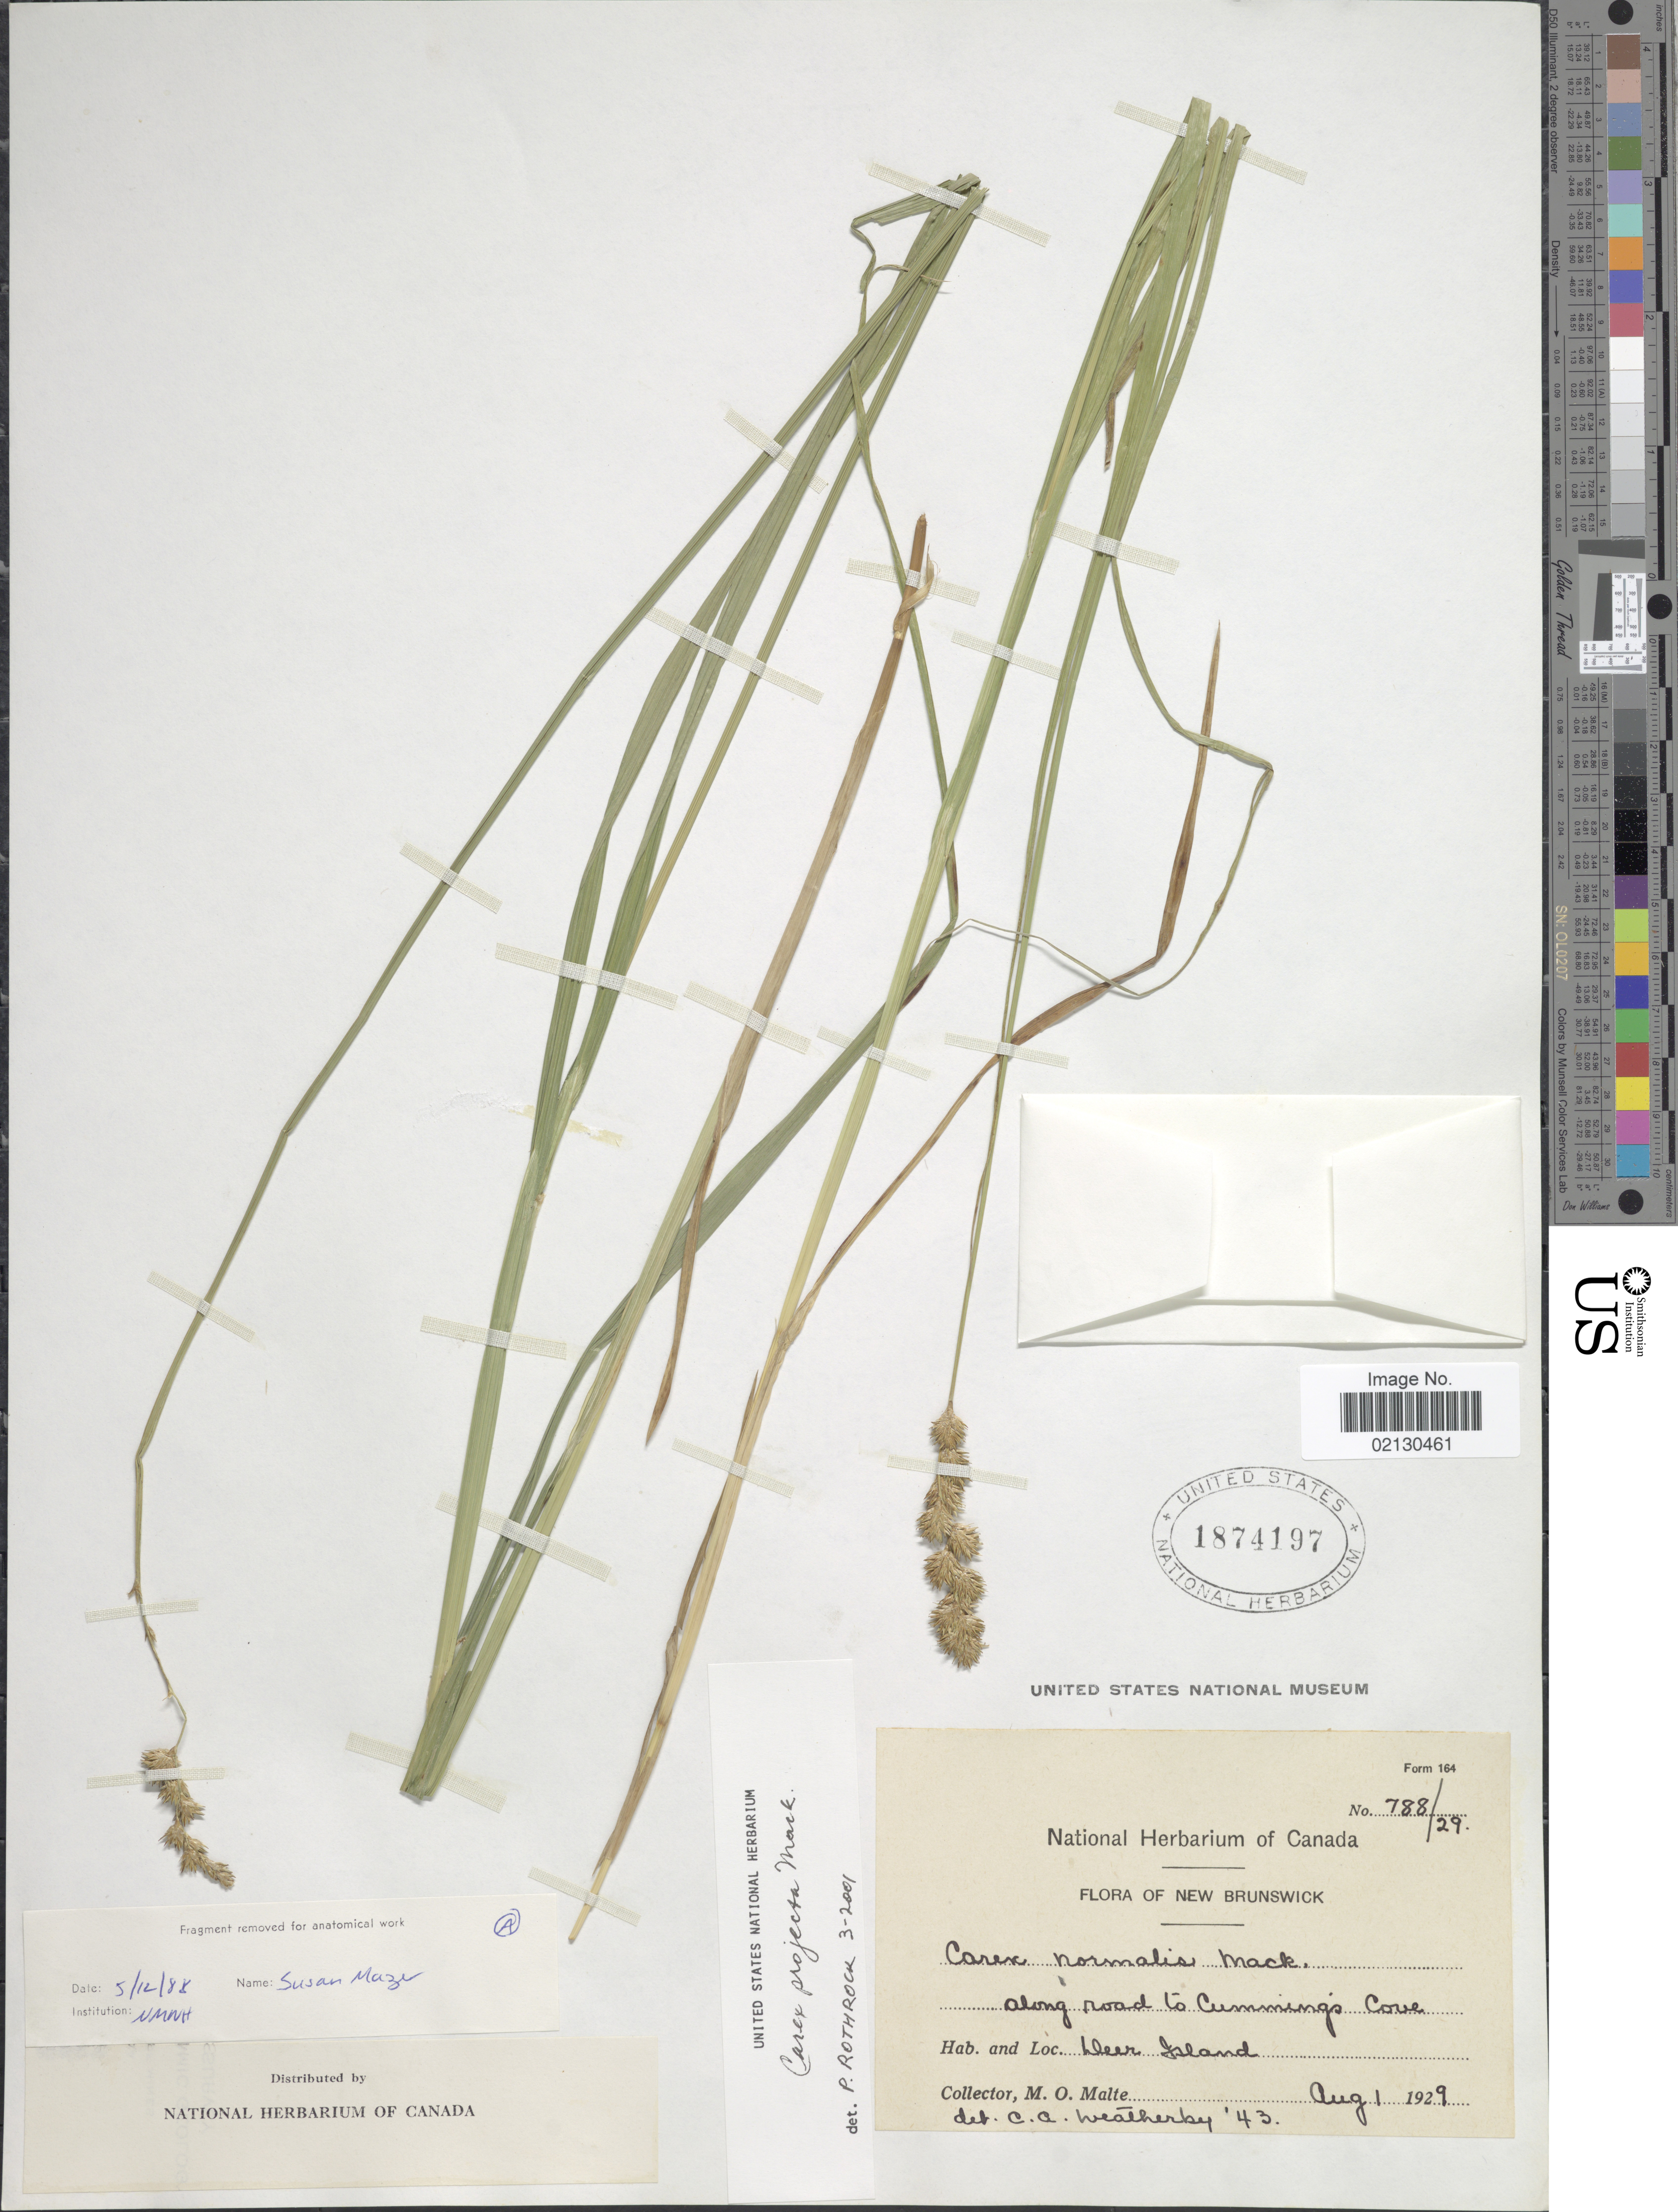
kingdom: Plantae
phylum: Tracheophyta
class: Liliopsida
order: Poales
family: Cyperaceae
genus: Carex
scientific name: Carex projecta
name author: Mack.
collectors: M. O. Malte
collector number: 788/29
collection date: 1929-08-01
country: Canada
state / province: New Brunswick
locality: Along road to Cumming's Cove. Deer Island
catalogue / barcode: US 1874197